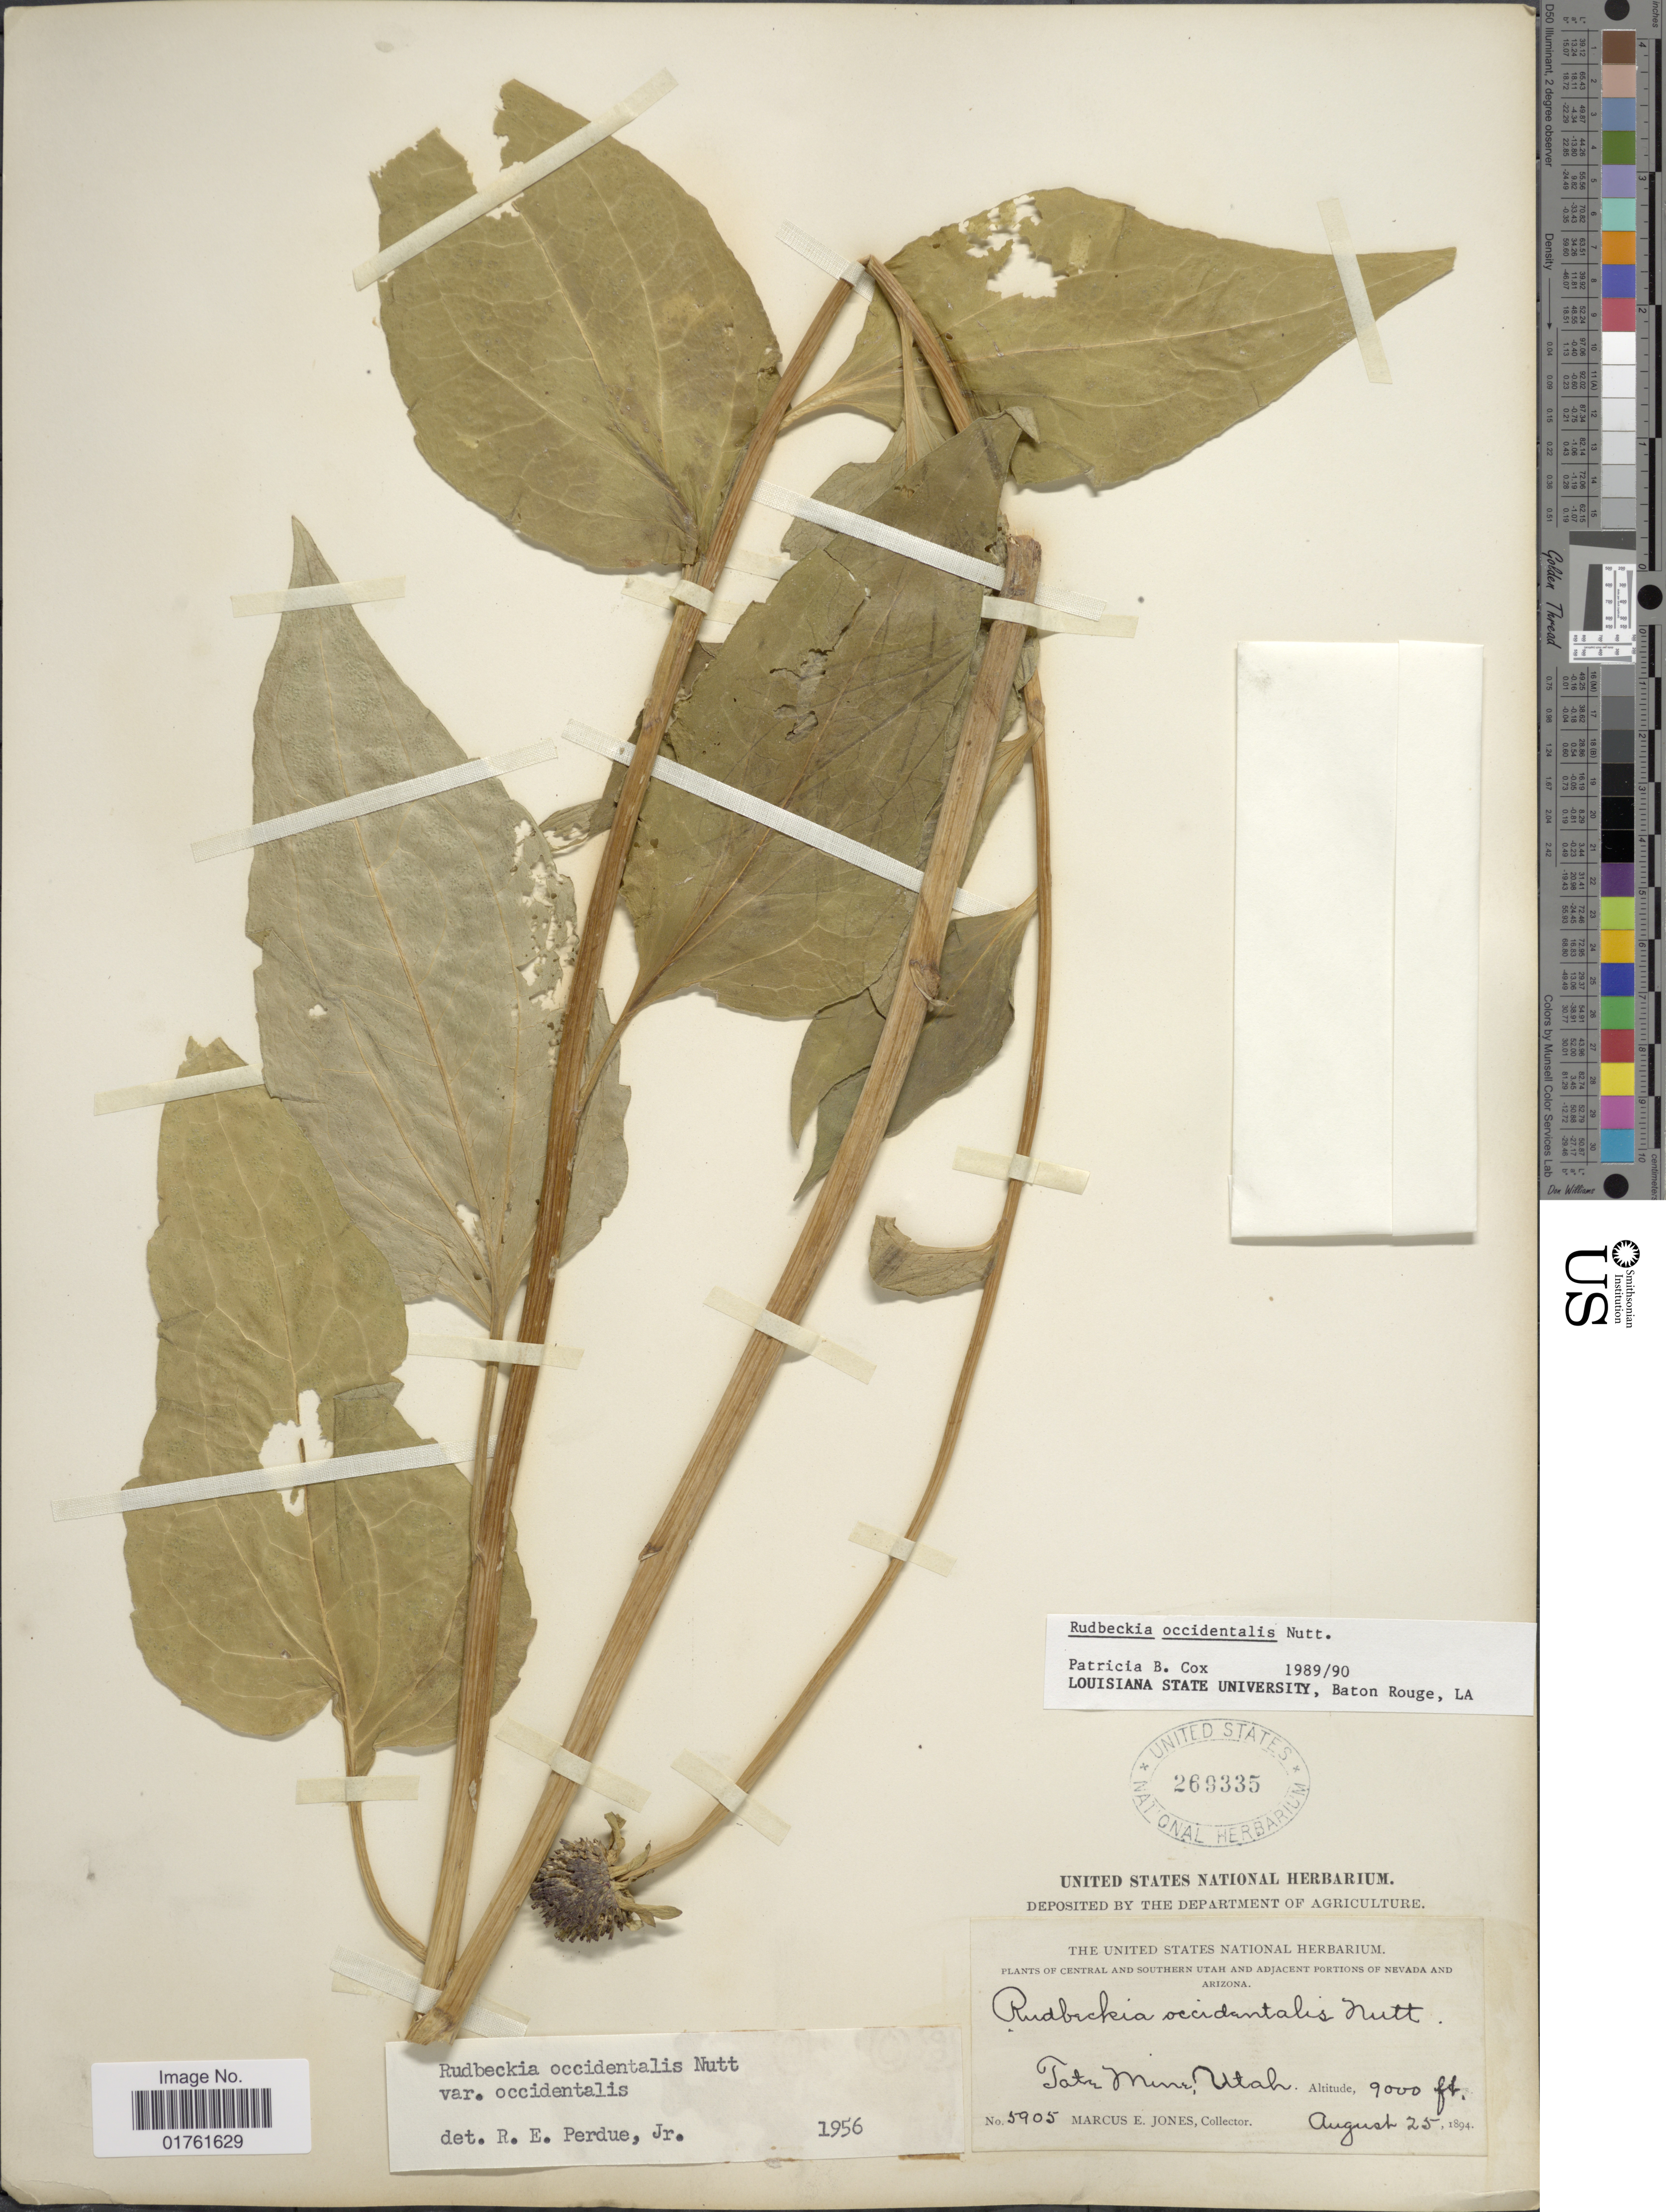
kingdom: Plantae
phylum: Tracheophyta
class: Magnoliopsida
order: Asterales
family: Asteraceae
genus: Rudbeckia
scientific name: Rudbeckia occidentalis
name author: Nutt.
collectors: M. E. Jones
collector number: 5905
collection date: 1894-08-25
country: United States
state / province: Utah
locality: Central and Southern Utah and Adjacent portions of Nevada and Arizona, Tate Mine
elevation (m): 2743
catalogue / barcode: US 269335